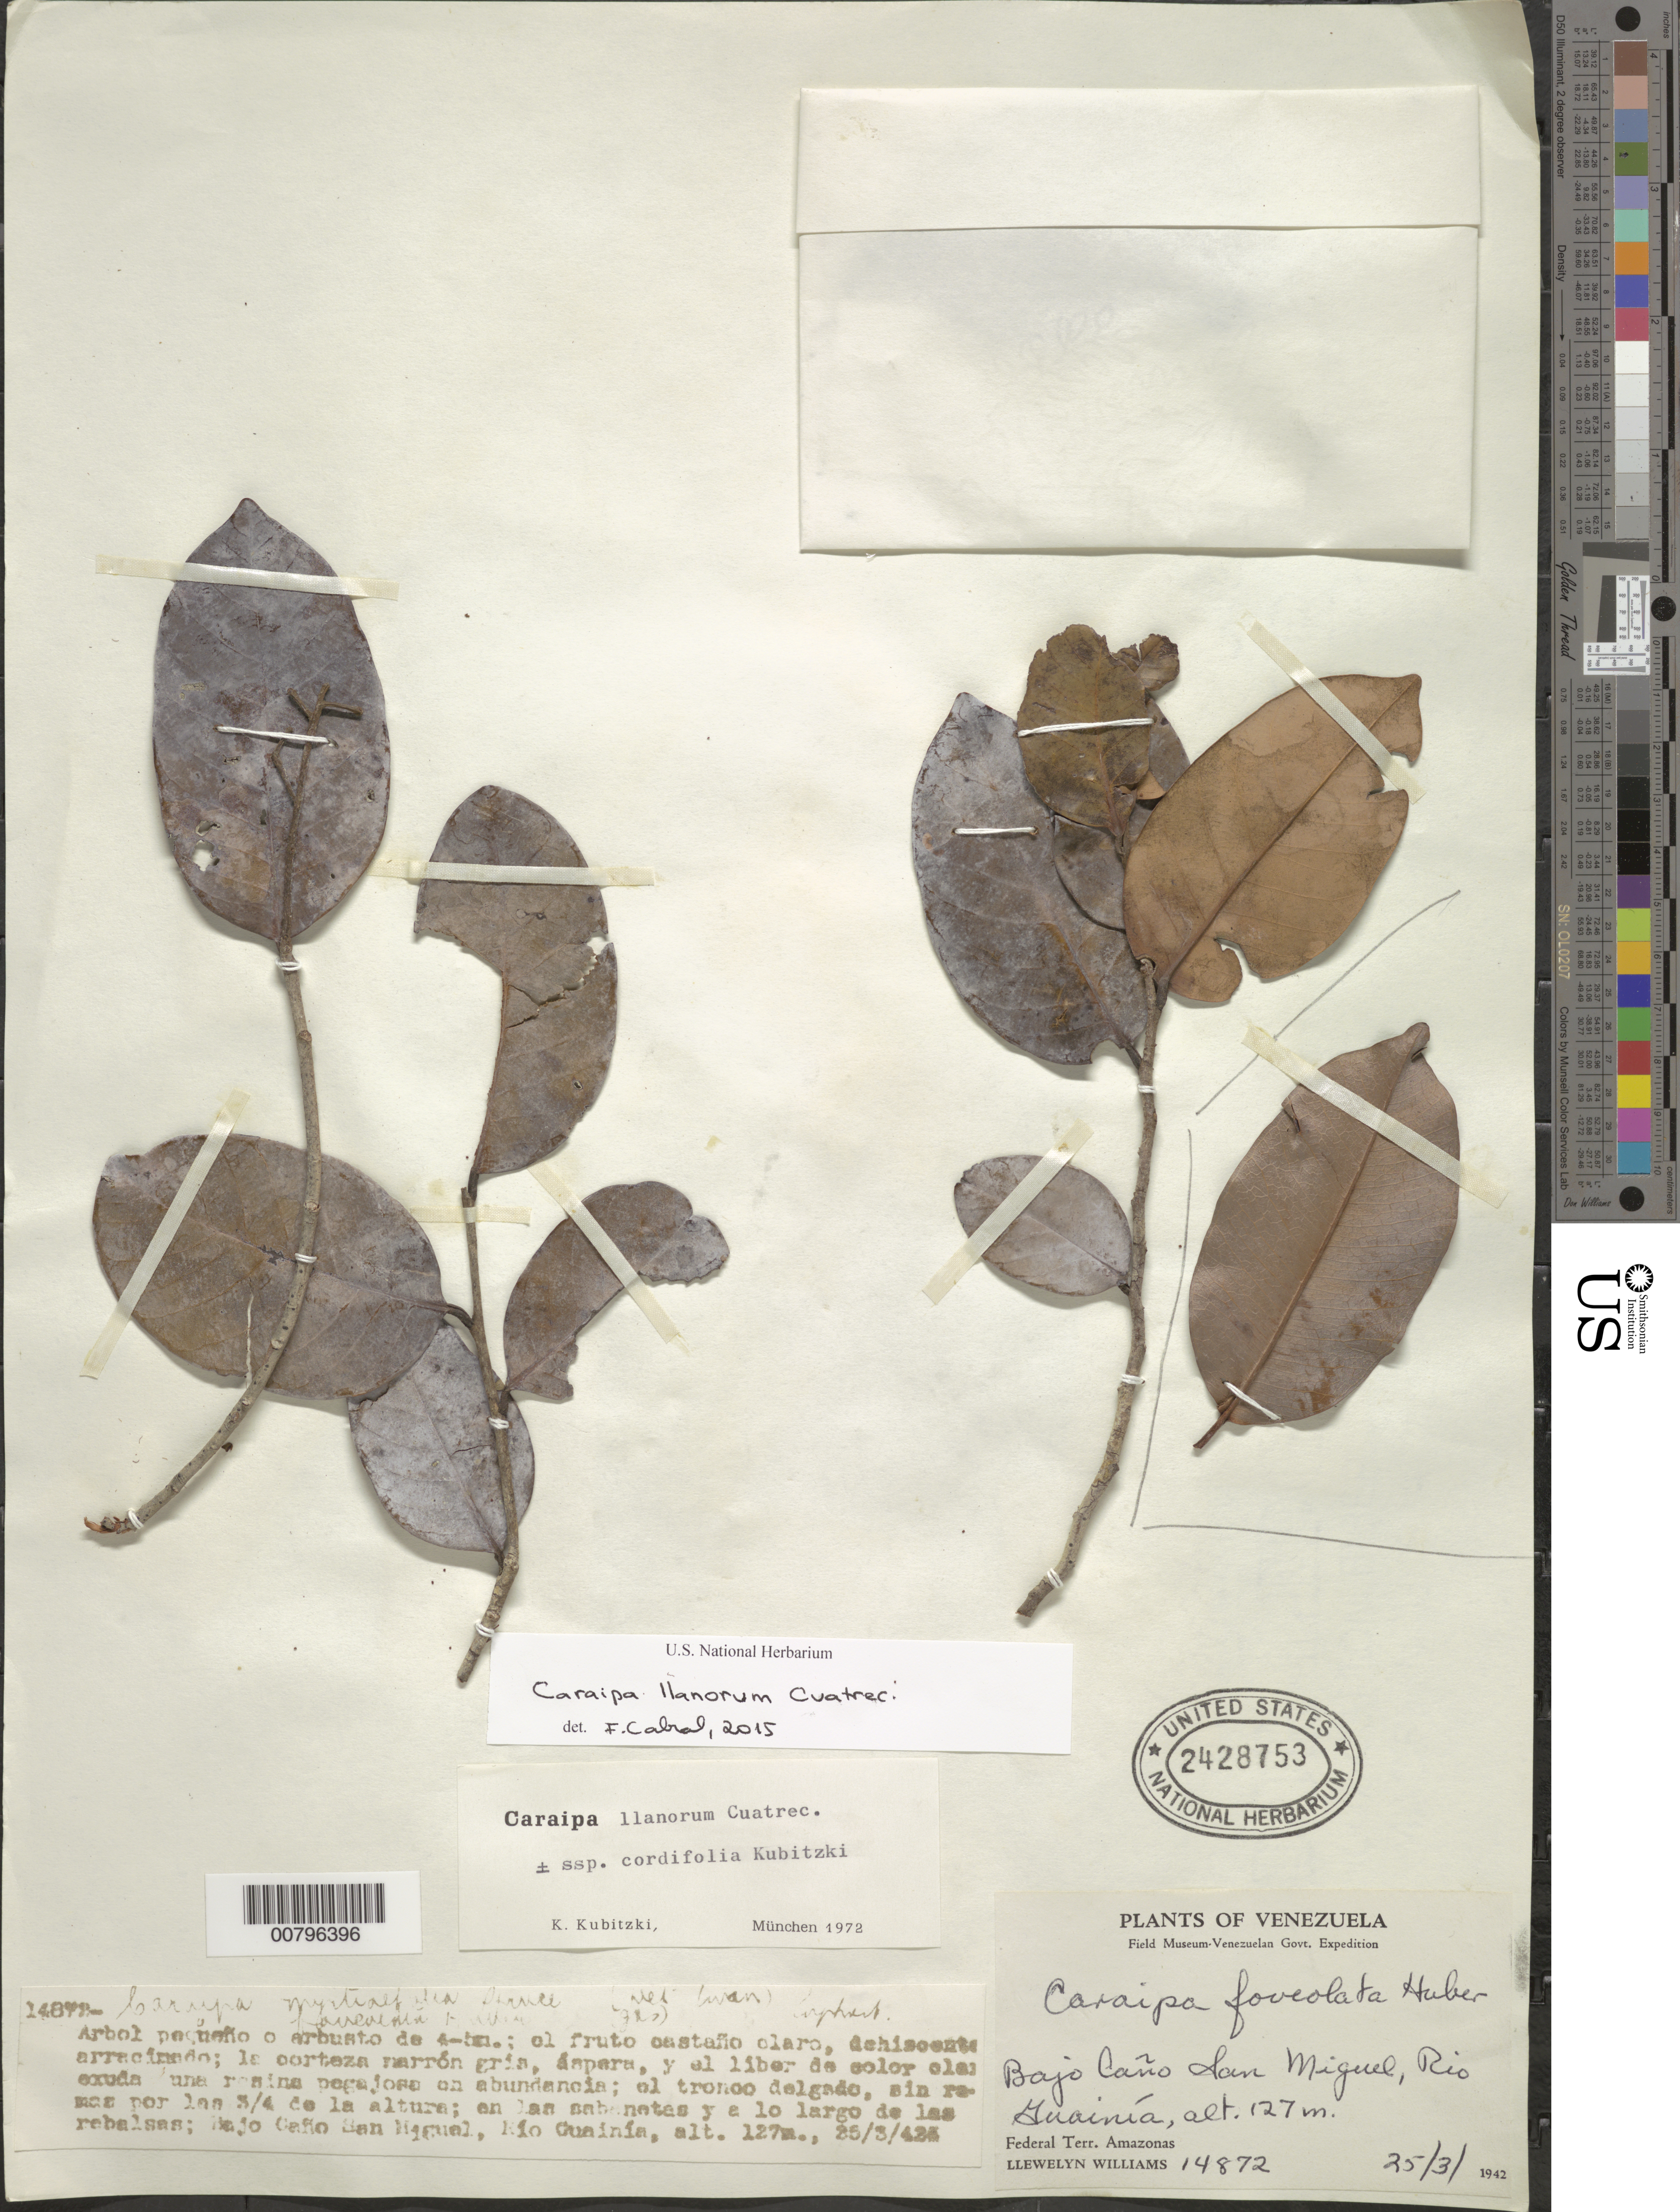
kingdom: Plantae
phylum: Tracheophyta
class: Magnoliopsida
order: Malpighiales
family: Calophyllaceae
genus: Caraipa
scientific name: Caraipa llanorum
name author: Cuatrec.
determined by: Cabral, F. N.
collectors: Ll. Williams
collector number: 14872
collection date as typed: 25-Mar-42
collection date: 1942-03-25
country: Venezuela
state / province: Amazonas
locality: San Miguel, Río Guainía, Baja Caño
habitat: Sabanetas y a lo largo de las rebalsas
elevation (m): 127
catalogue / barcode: US 2428753